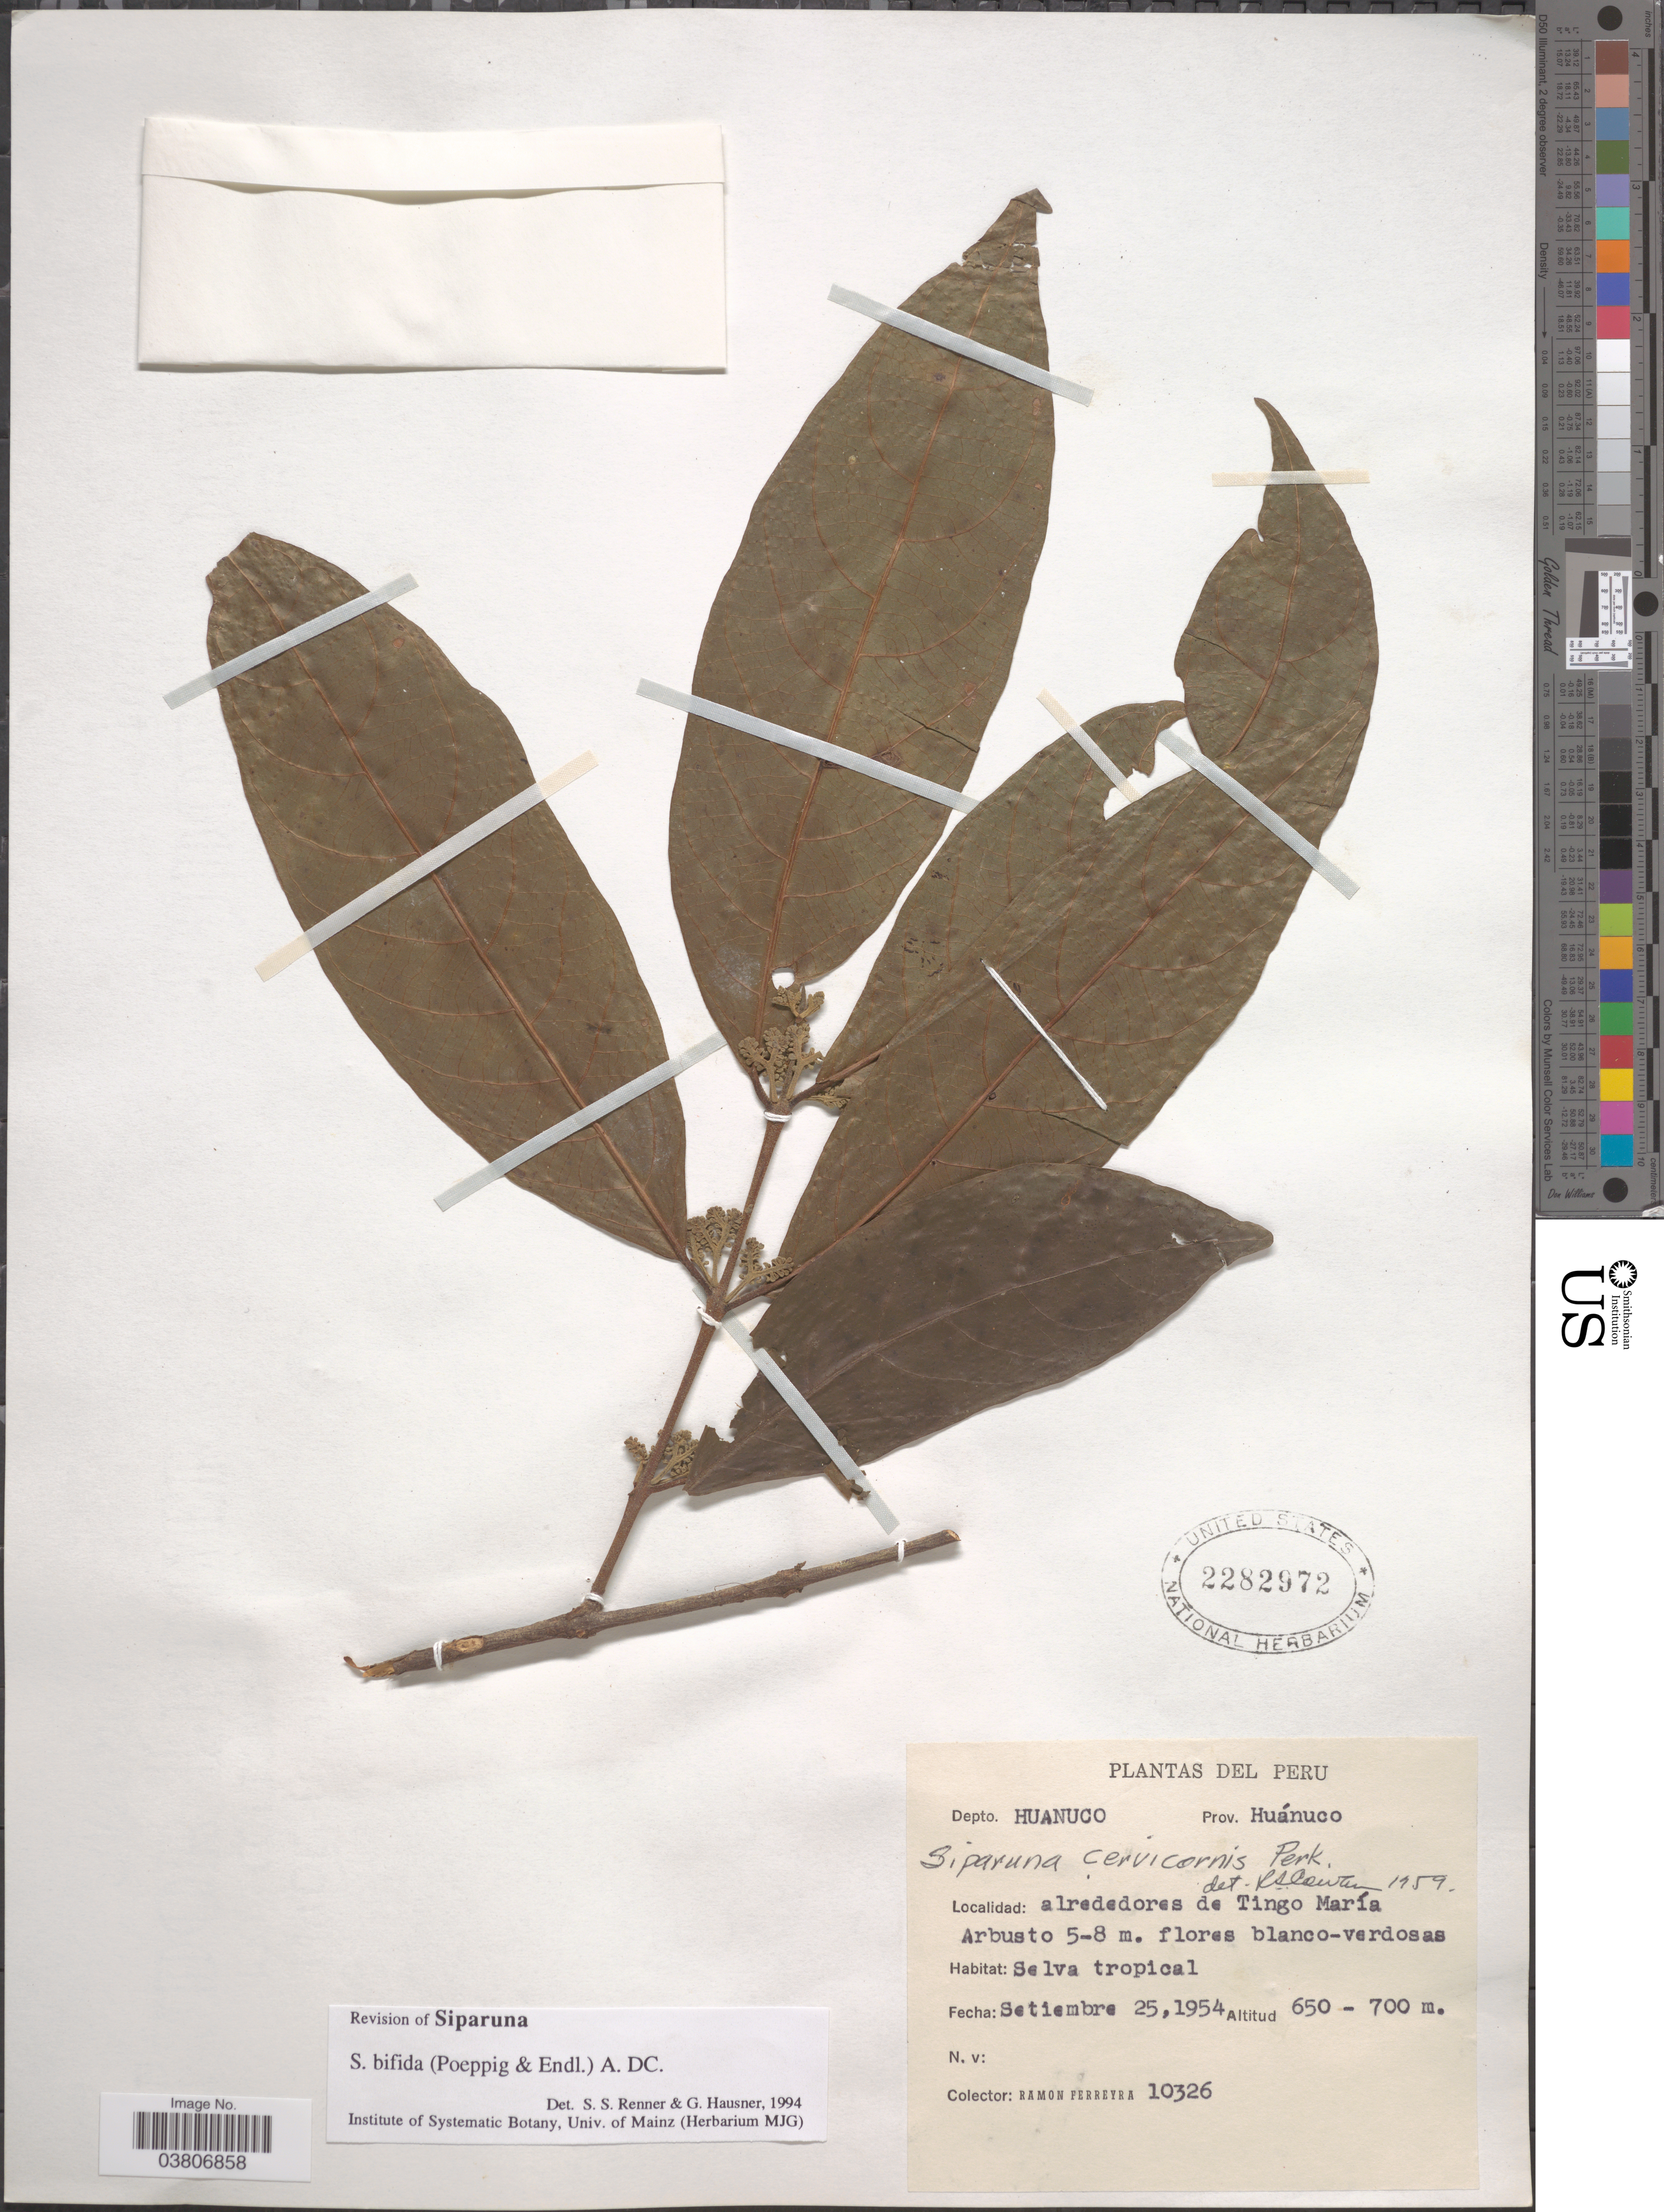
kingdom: Plantae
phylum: Tracheophyta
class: Magnoliopsida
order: Laurales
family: Siparunaceae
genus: Siparuna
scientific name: Siparuna bifida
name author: (Poepp. & Endl.) A. DC.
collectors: R. A. Ferreyra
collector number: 10326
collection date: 1954-09-25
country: Peru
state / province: Huánuco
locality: Depto. Huanuco, Prov. Huánuco. Alrededores de Tingo María.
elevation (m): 650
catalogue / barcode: US 2282972